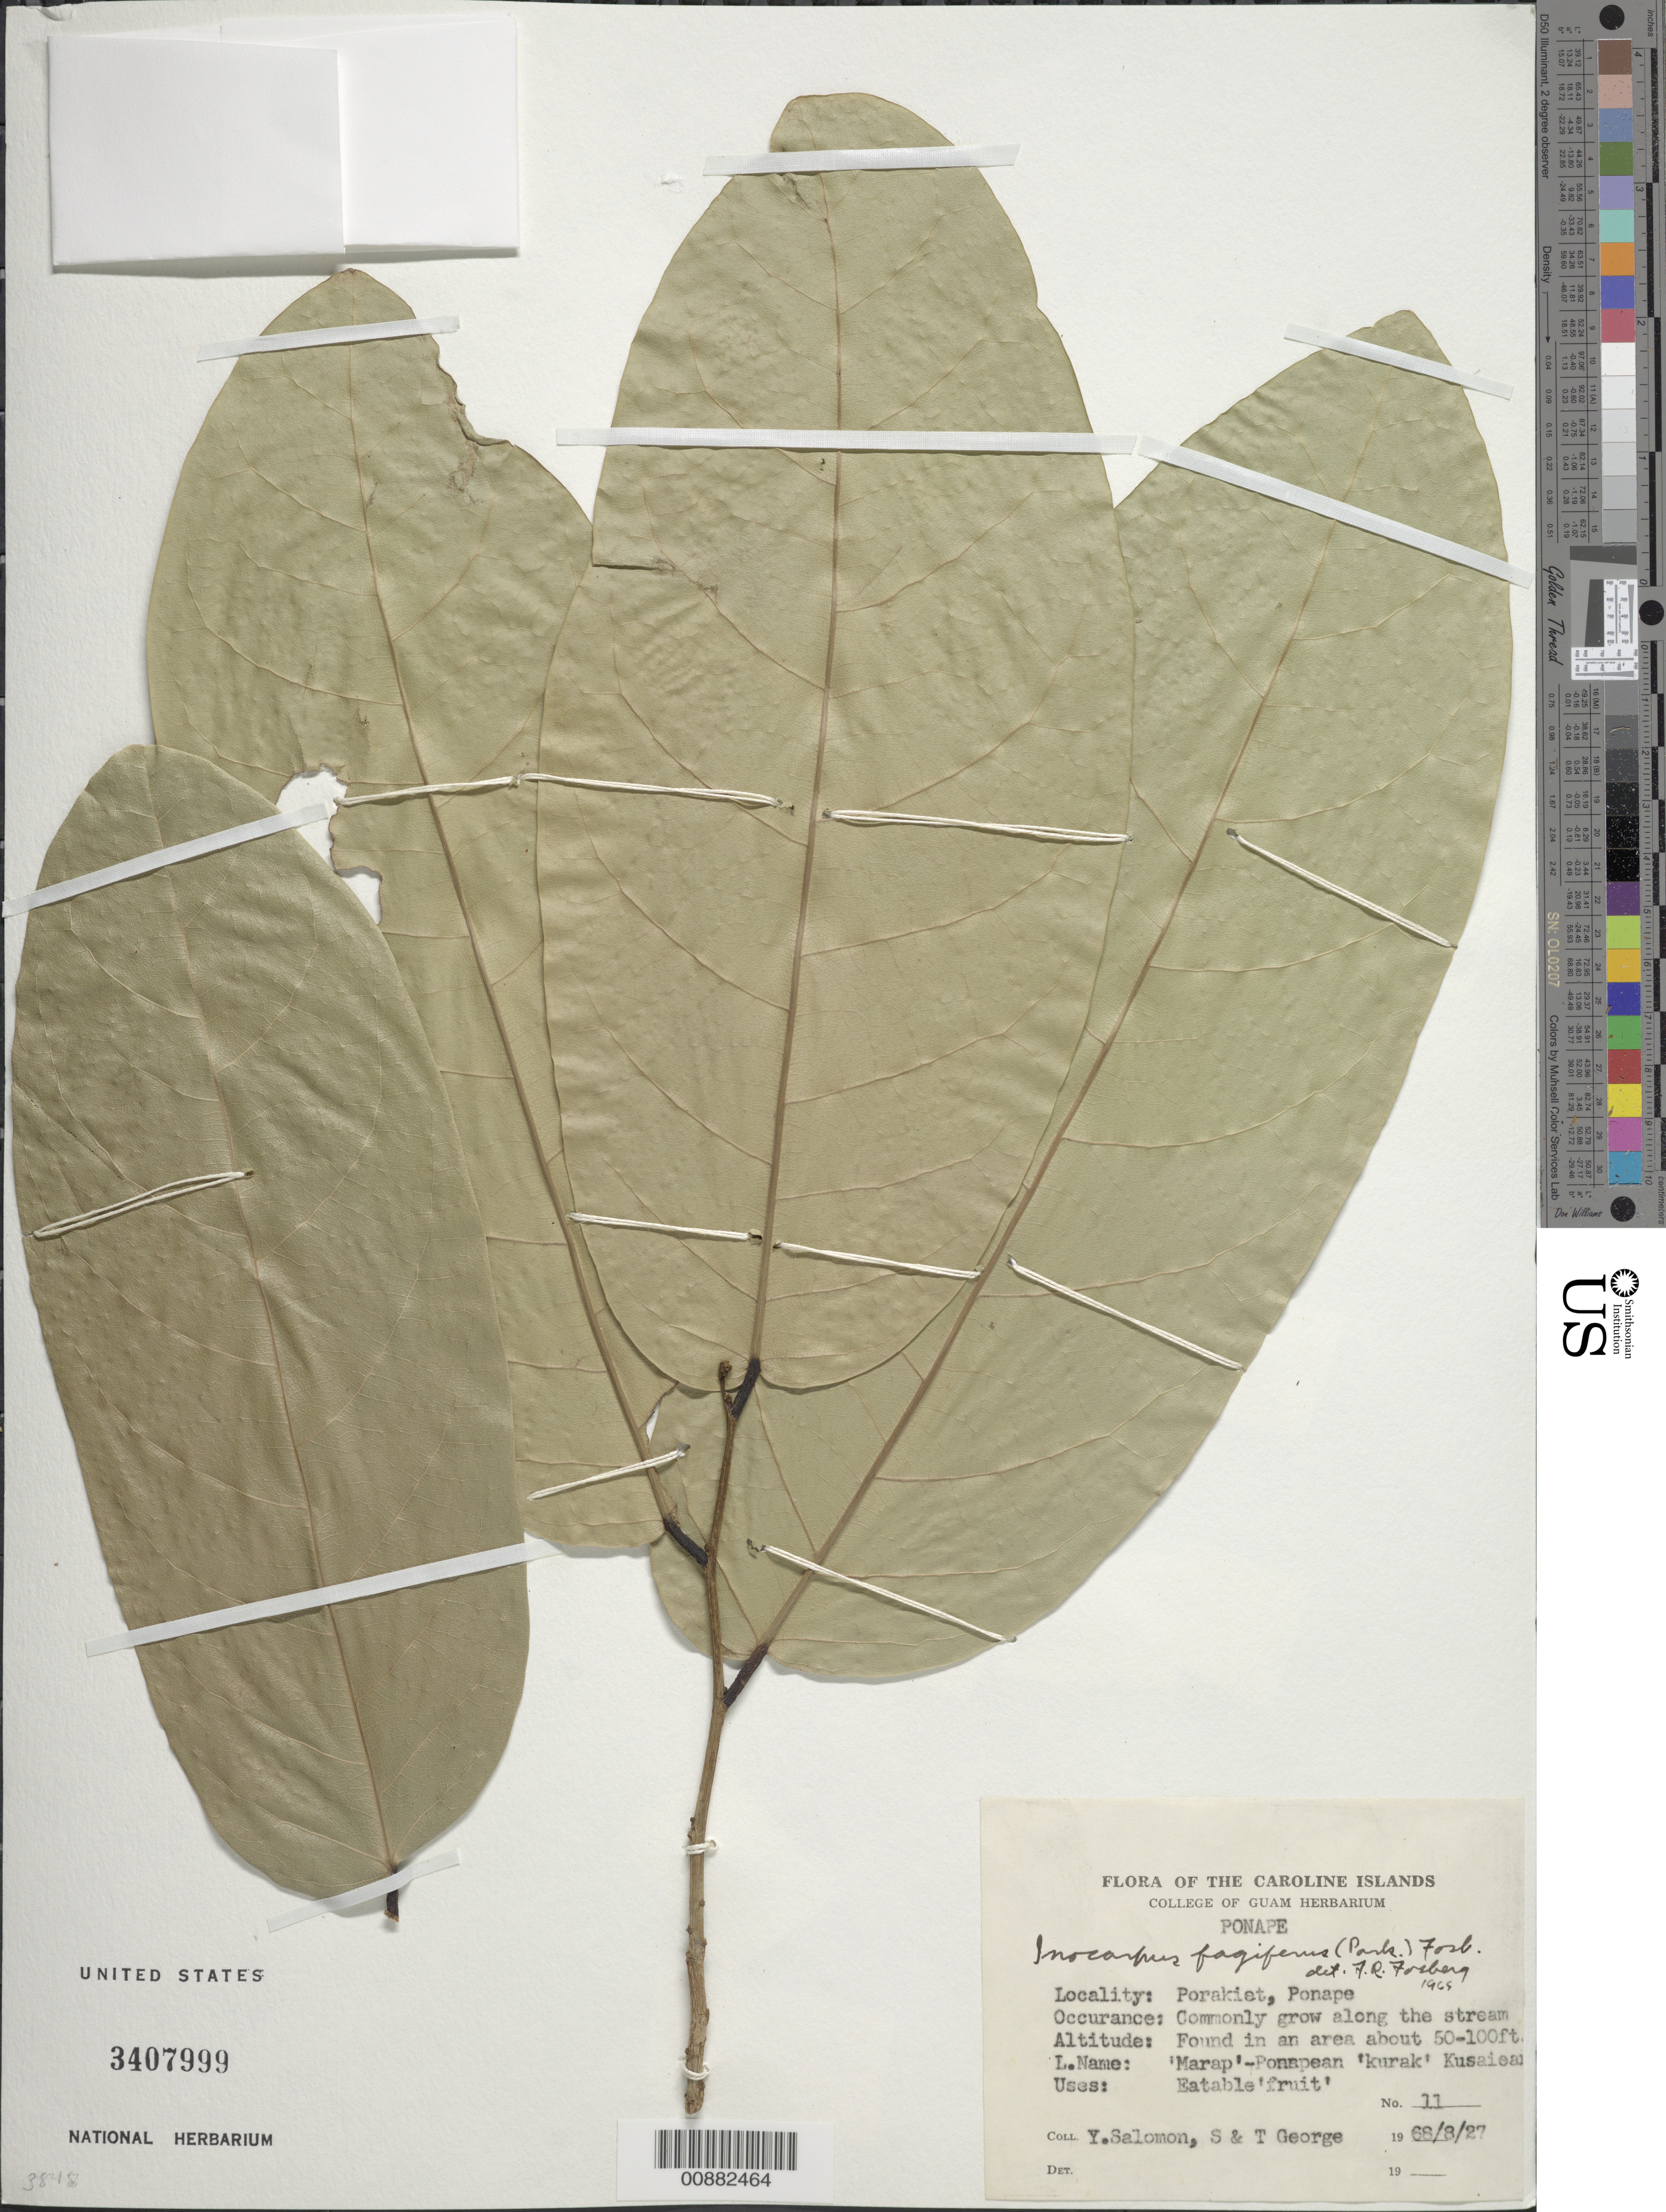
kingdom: Plantae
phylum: Tracheophyta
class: Magnoliopsida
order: Fabales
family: Fabaceae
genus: Inocarpus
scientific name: Inocarpus fagifer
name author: (Parkinson) Fosberg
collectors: Y. Salomon, S. George & T. George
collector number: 11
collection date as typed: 28 Aug 1927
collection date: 1927-08-28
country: Micronesia, Federated States of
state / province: Pohnpei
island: Pohnpei [Ponape]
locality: Porakiet, Ponape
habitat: Commonly grow along the stream.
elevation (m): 15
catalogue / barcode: US 3407999